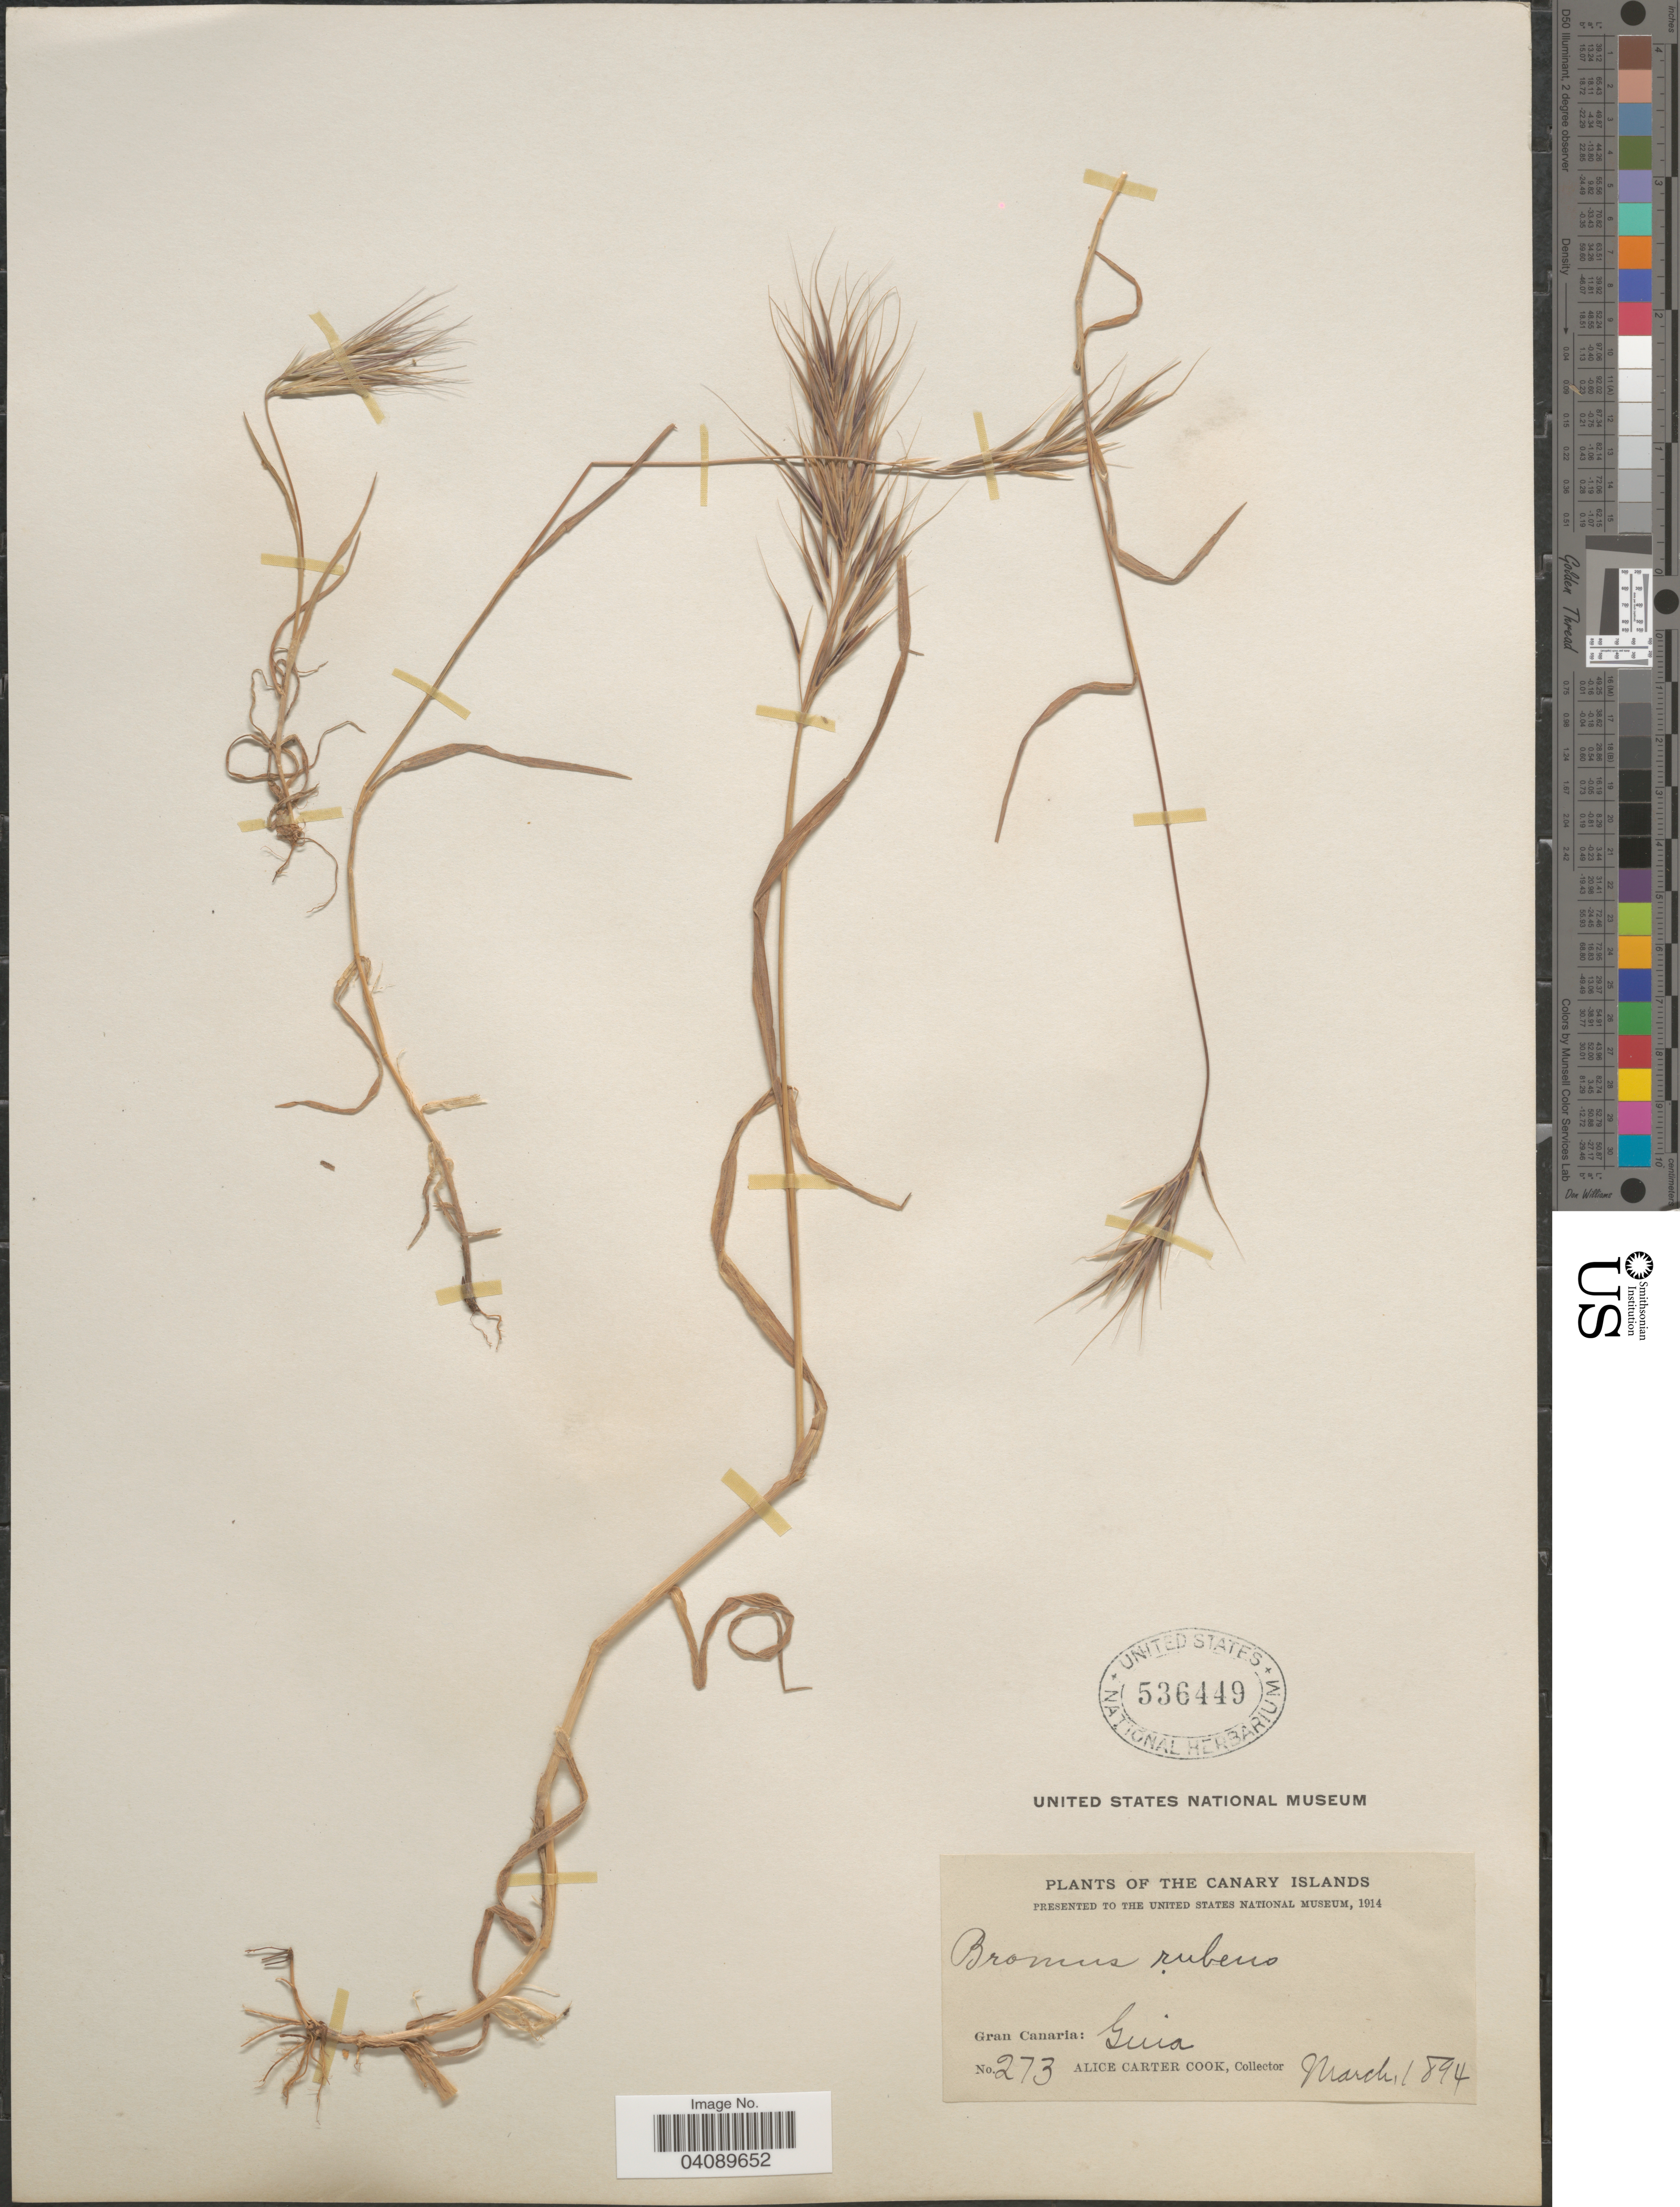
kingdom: Plantae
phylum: Tracheophyta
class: Liliopsida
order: Poales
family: Poaceae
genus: Bromus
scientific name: Bromus rubens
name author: L.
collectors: Alice C. Cook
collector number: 273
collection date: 1894-03-01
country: Spain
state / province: Canarias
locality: The Canary Islands. Gran Canaria: Guia.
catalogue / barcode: US 536449